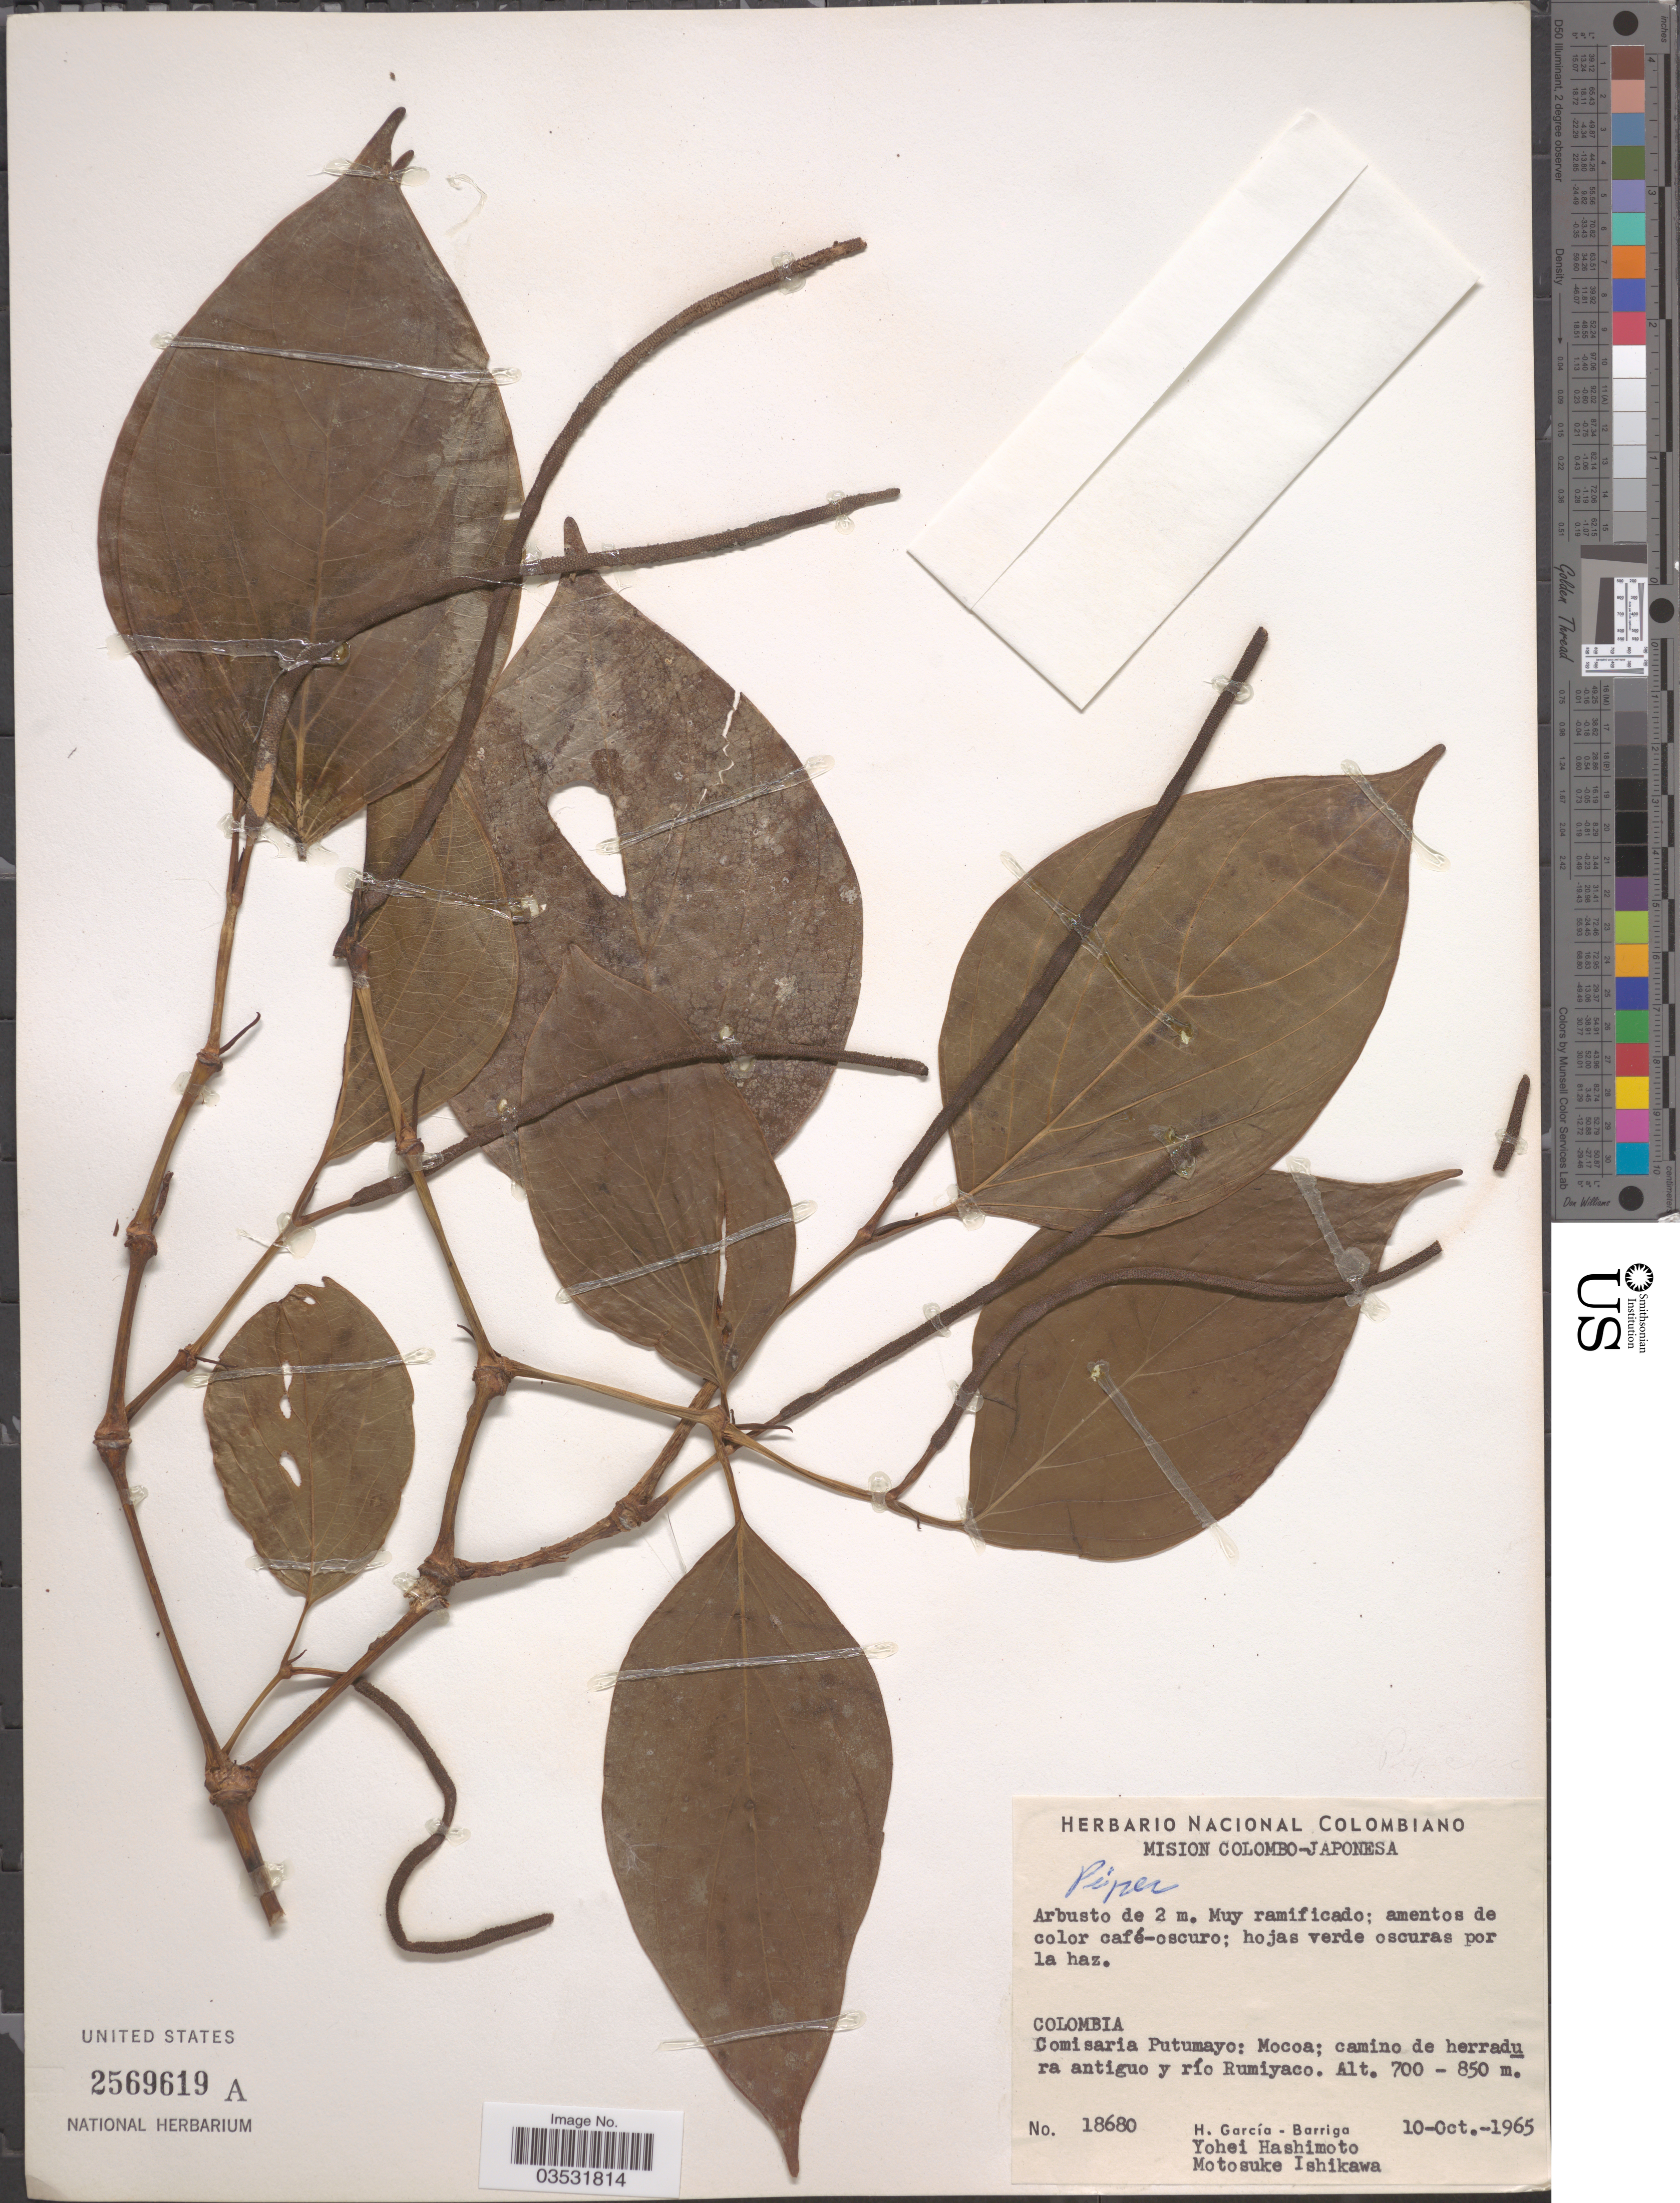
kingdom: Plantae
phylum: Tracheophyta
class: Magnoliopsida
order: Piperales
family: Piperaceae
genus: Piper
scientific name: Piper sp.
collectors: H. García Barriga, Y. Hashimoto & M. Ishikawa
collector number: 18680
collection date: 1965-10-10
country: Colombia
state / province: Putumayo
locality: Comisaria Putumayo: Mocoa; camino de herradura antiguo y río Rumiyaco.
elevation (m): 700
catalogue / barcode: US 2569619A